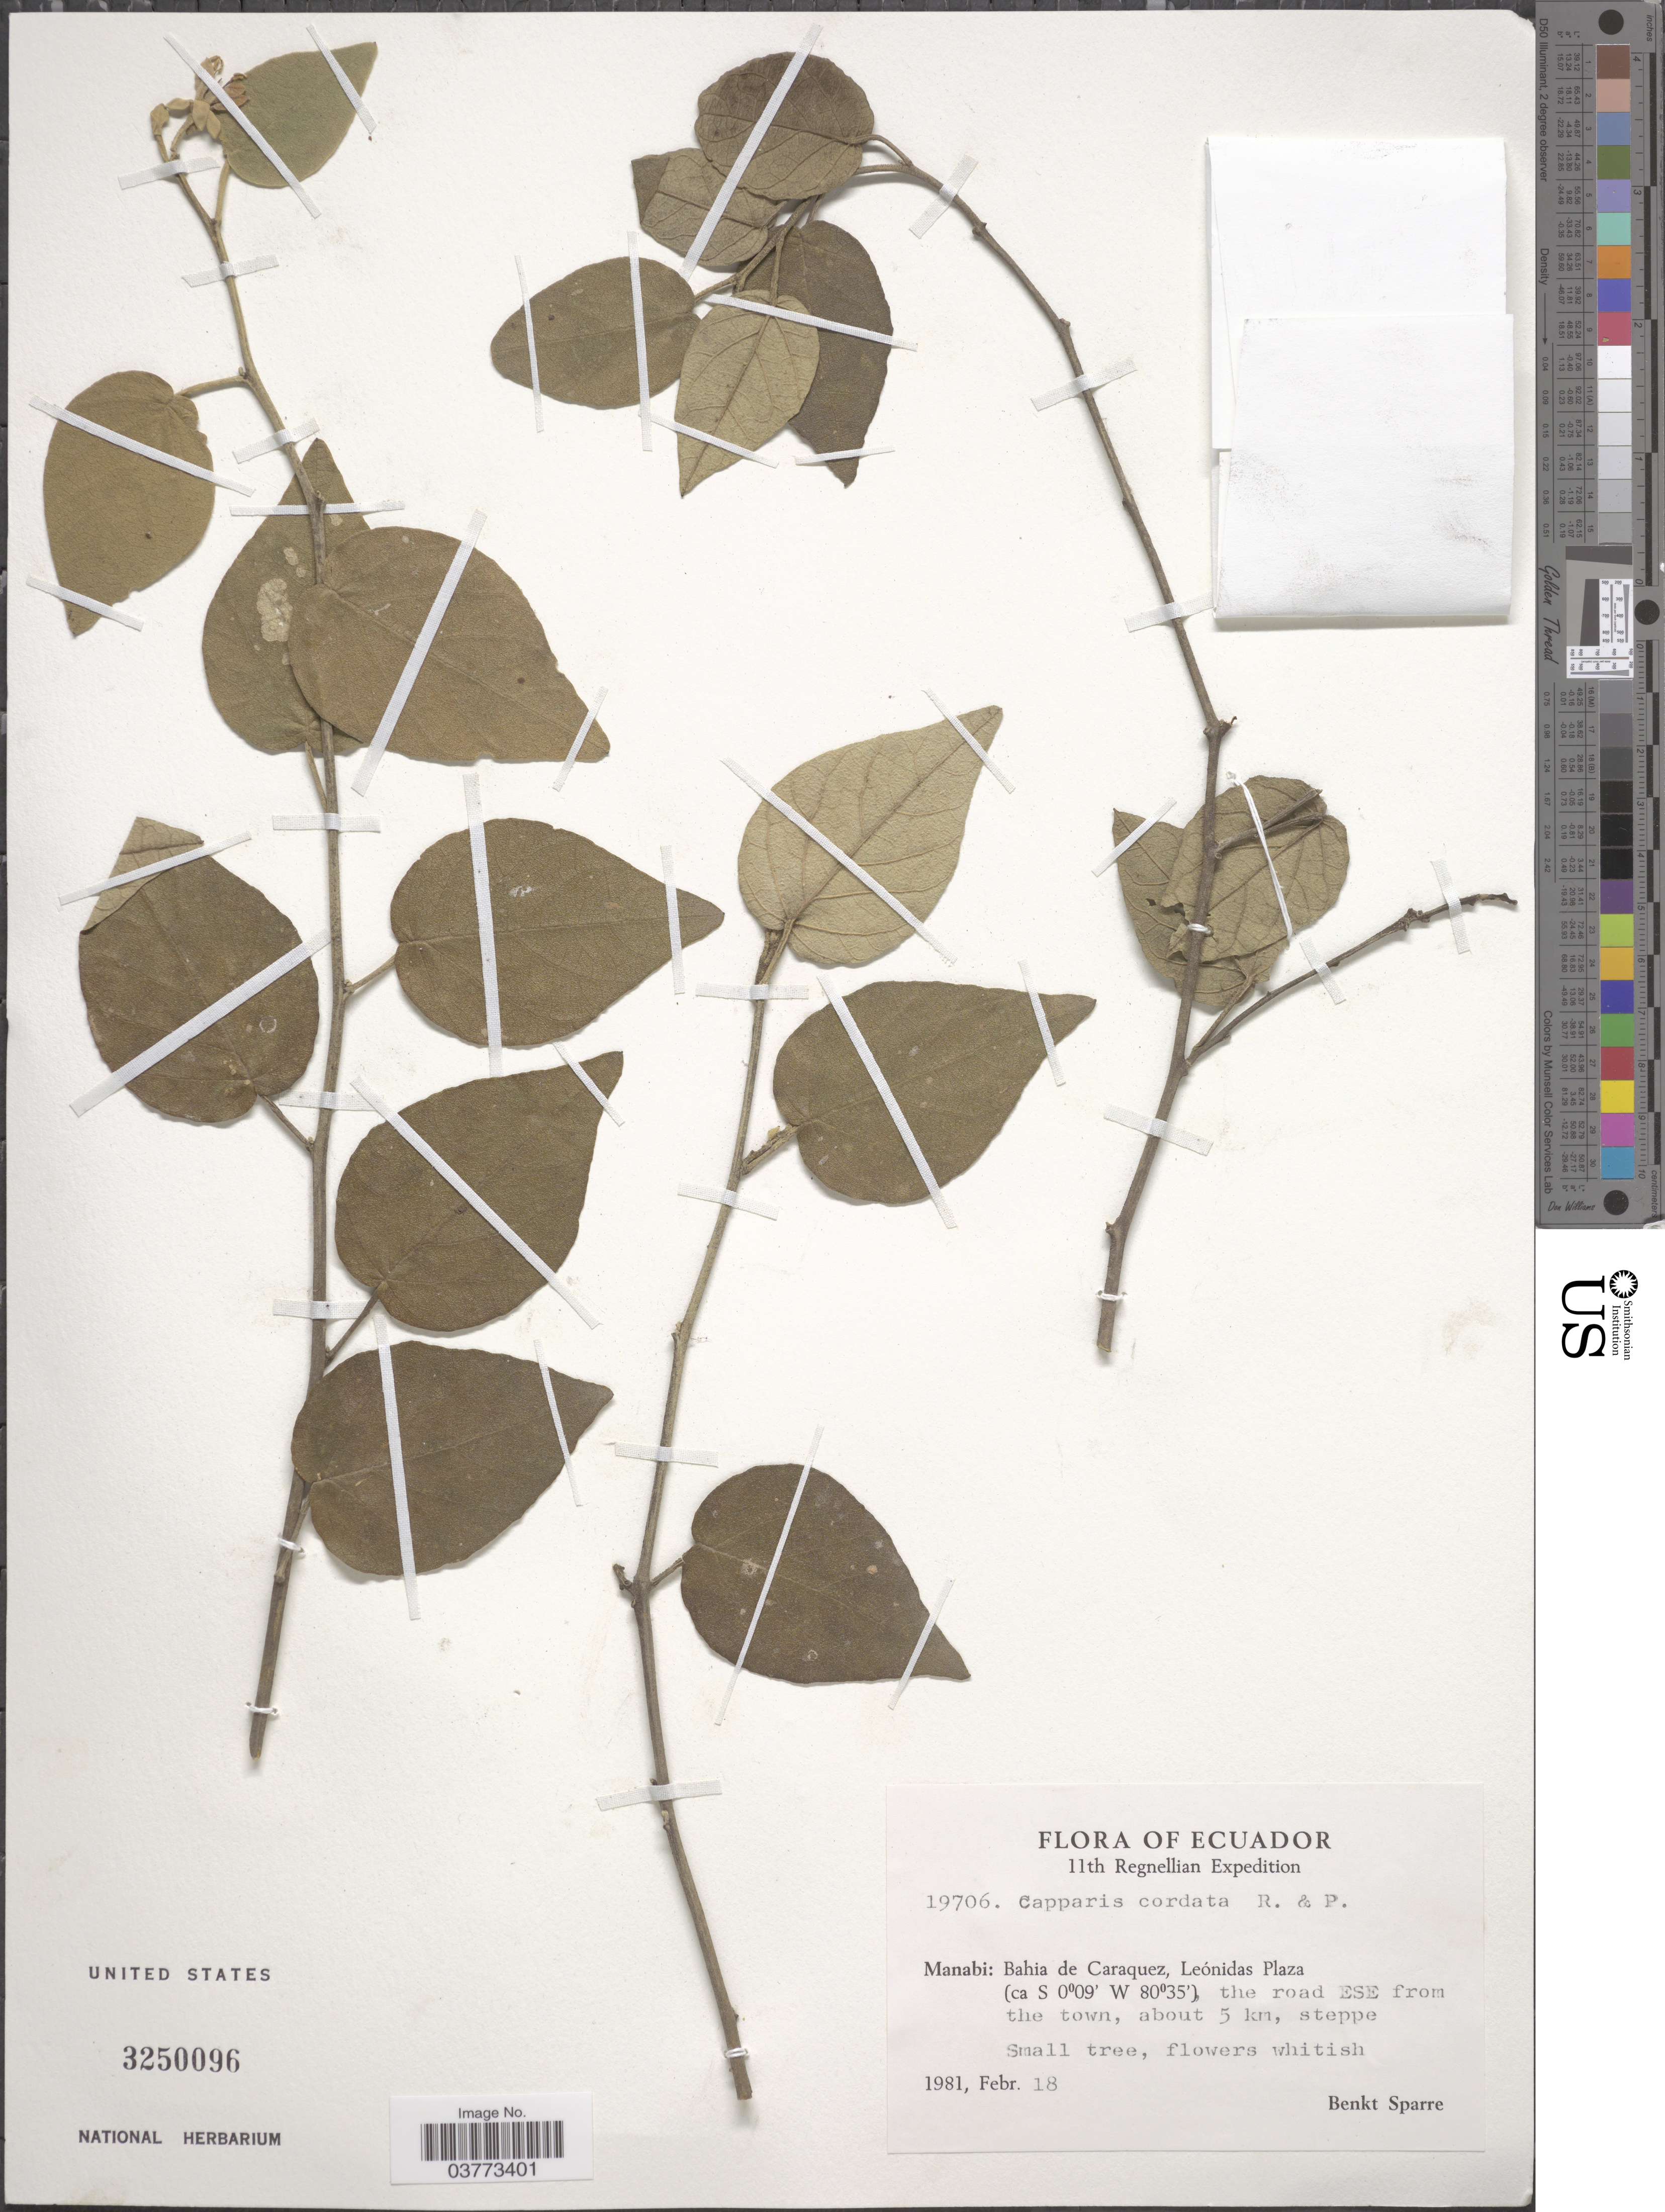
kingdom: Plantae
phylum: Tracheophyta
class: Magnoliopsida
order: Brassicales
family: Capparaceae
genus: Capparicordis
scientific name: Capparicordis crotonoides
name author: (Kunth) Iltis & Cornejo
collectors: B. Sparre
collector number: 19706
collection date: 1981-02-18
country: Ecuador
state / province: Manabí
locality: Bahia de Caraquez, Leónidas Plaza. The road ESE from the town, about 5 km.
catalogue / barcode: US 3250096